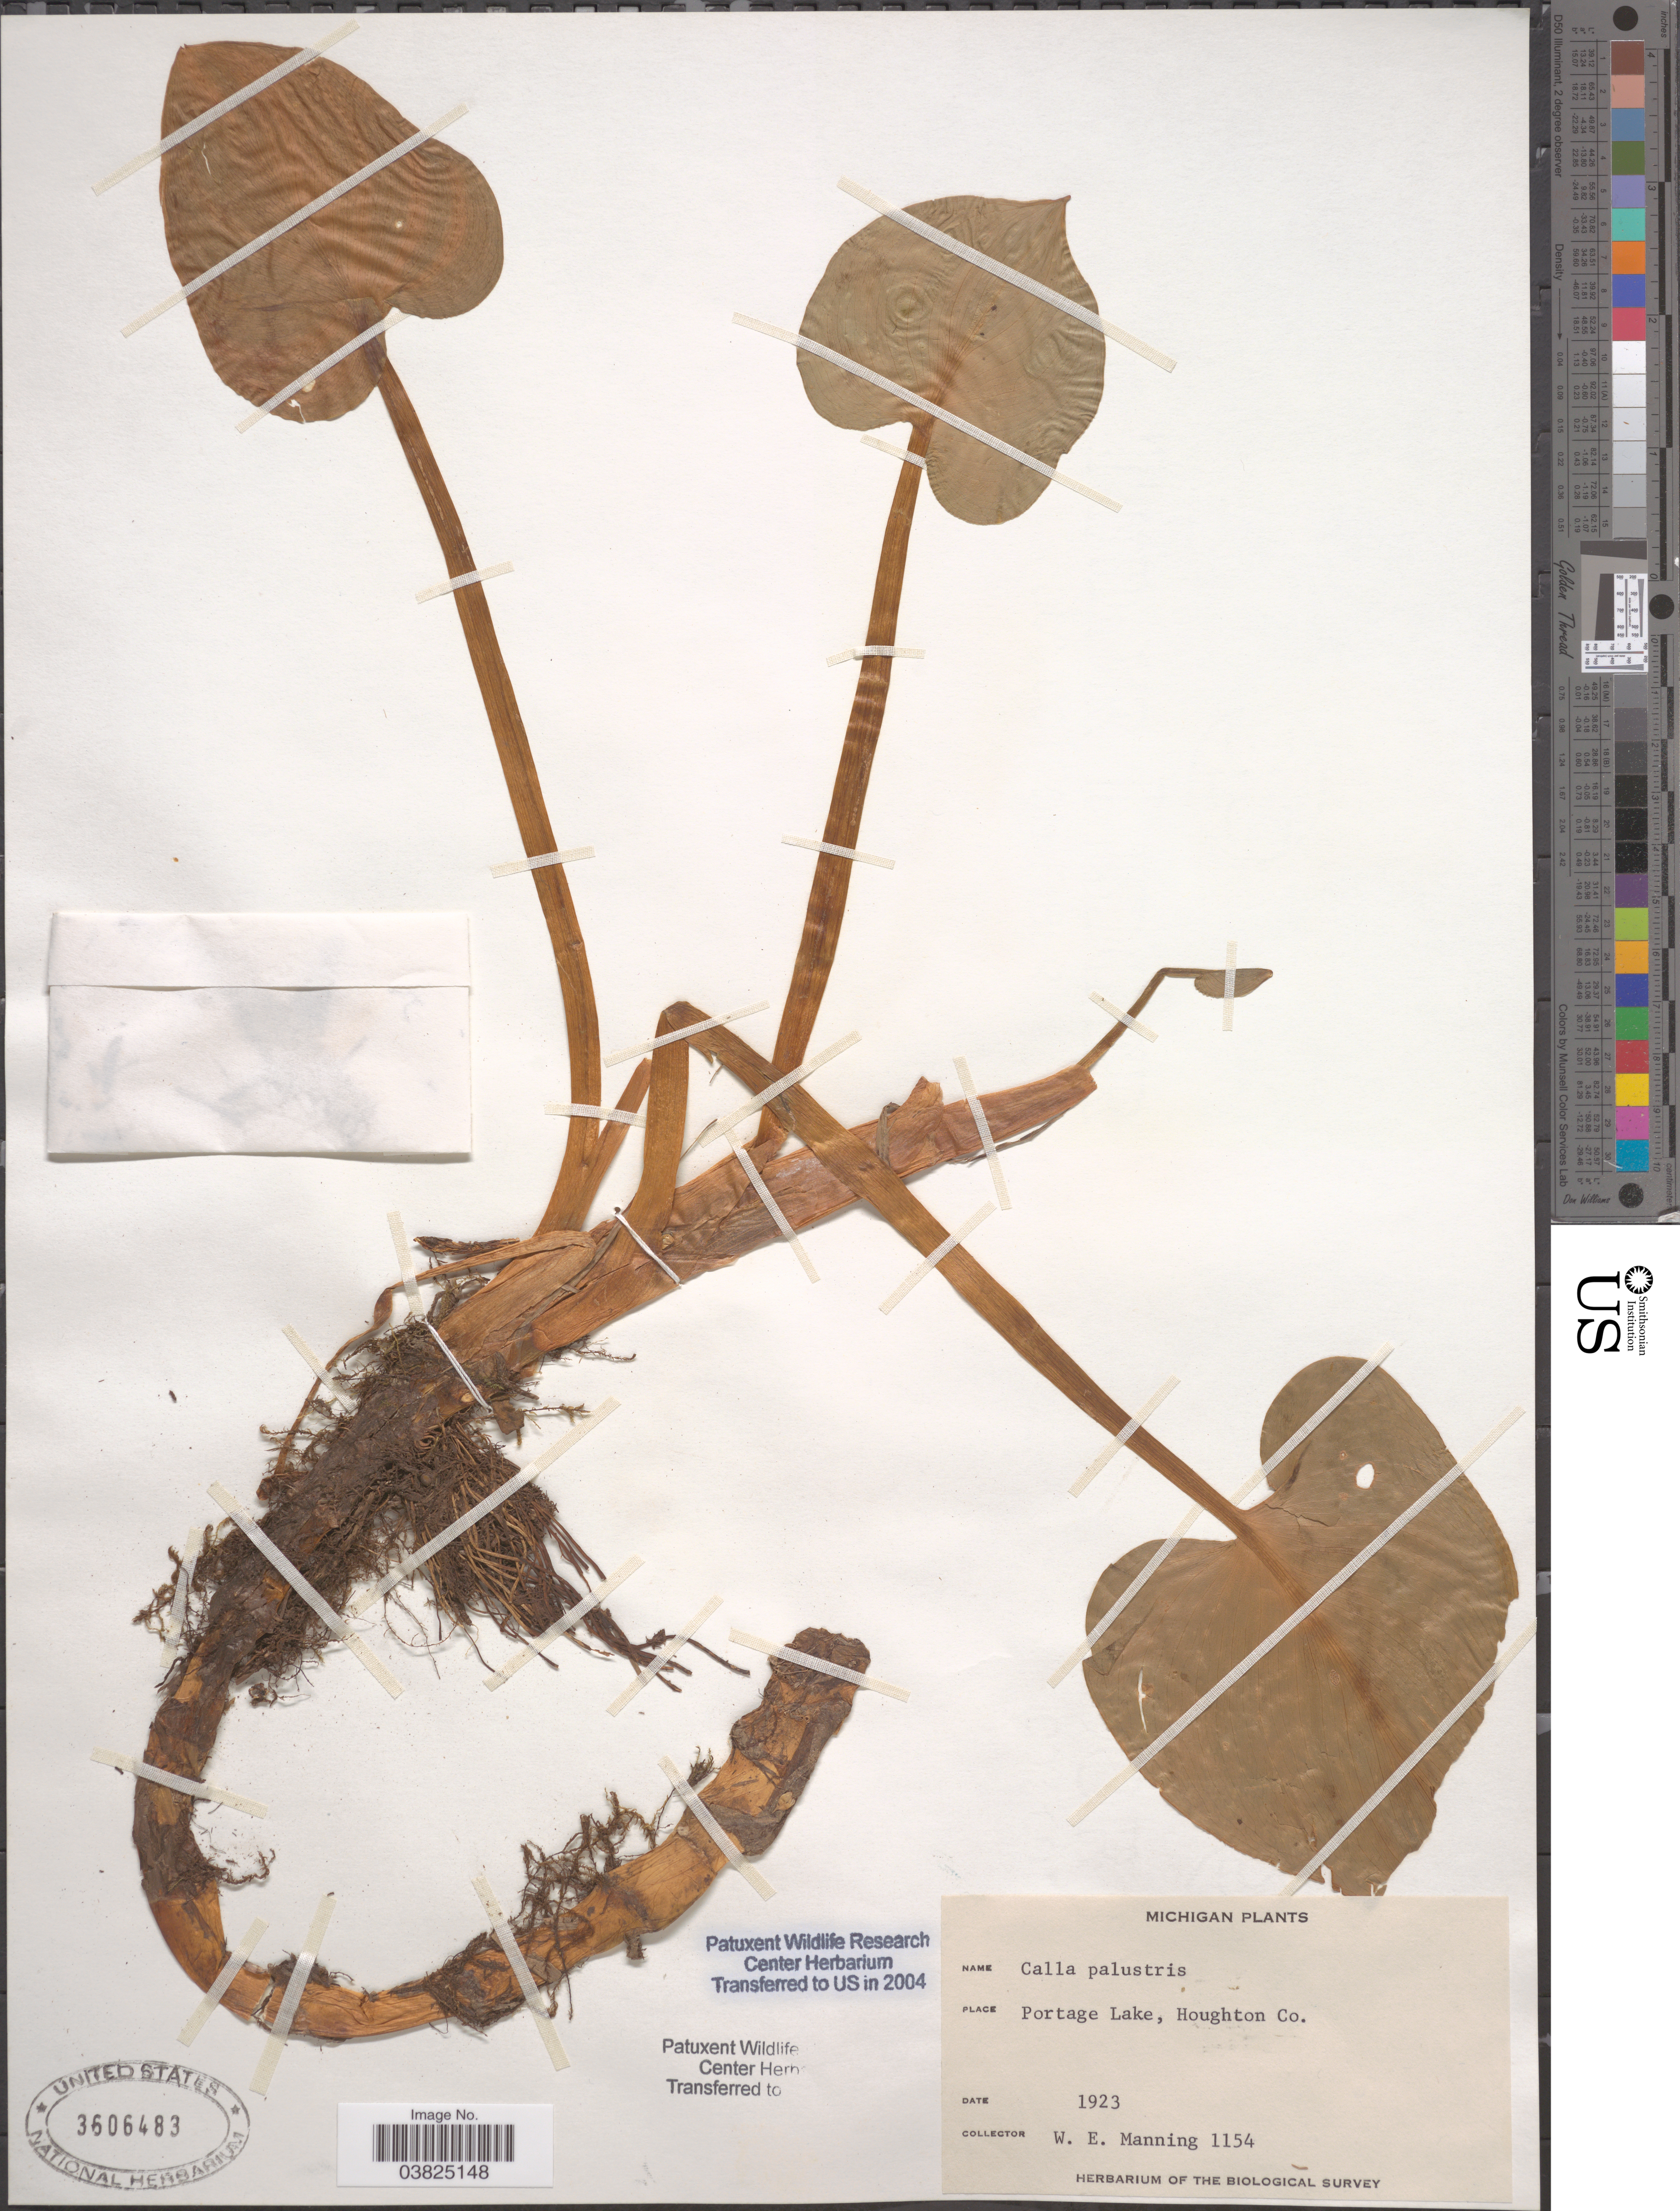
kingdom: Plantae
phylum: Tracheophyta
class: Liliopsida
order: Alismatales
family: Araceae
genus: Calla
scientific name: Calla palustris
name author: L.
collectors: W. Manning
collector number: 1154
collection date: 1923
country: United States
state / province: Michigan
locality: Portage Lake, Houghton Co.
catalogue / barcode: US 3606483